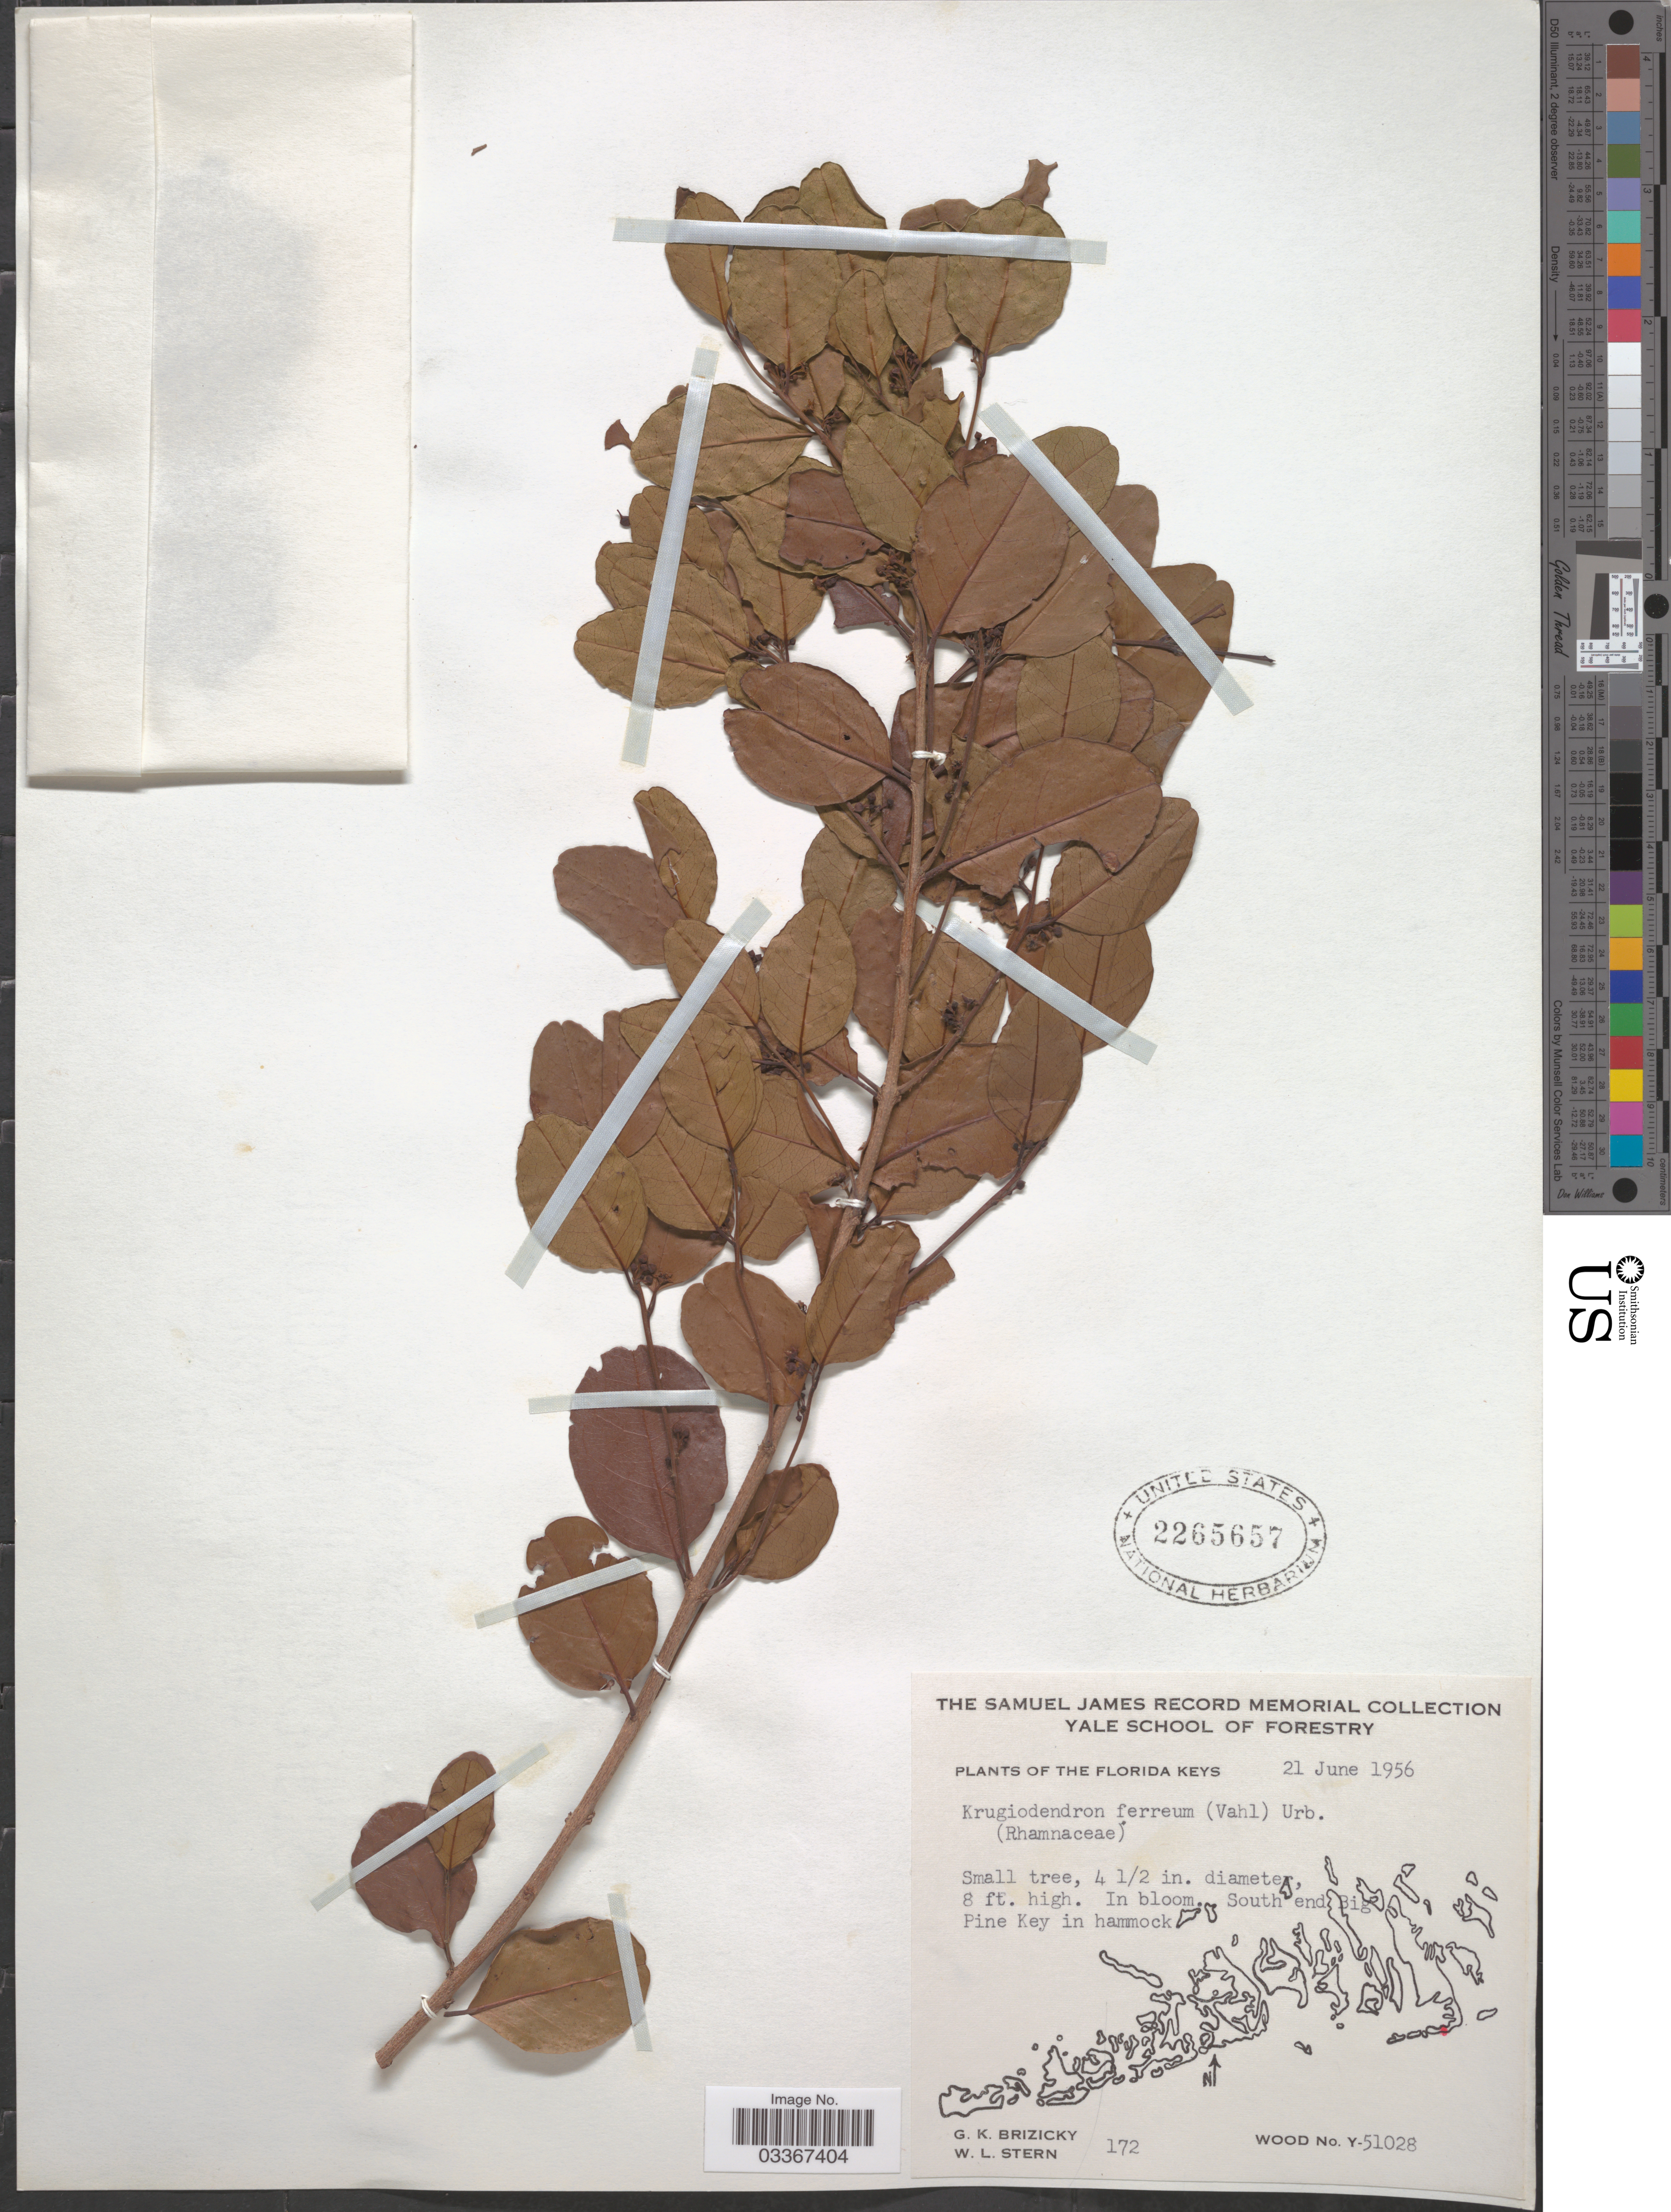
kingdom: Plantae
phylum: Tracheophyta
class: Magnoliopsida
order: Rosales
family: Rhamnaceae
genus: Krugiodendron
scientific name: Krugiodendron ferreum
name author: (Vahl) Urb.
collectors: G. K. Brizicky & W. L. Stern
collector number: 172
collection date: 1956-06-21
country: United States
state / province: Florida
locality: The Florida Keys. South end Big Pine Key in hammock.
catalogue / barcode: US 2265657